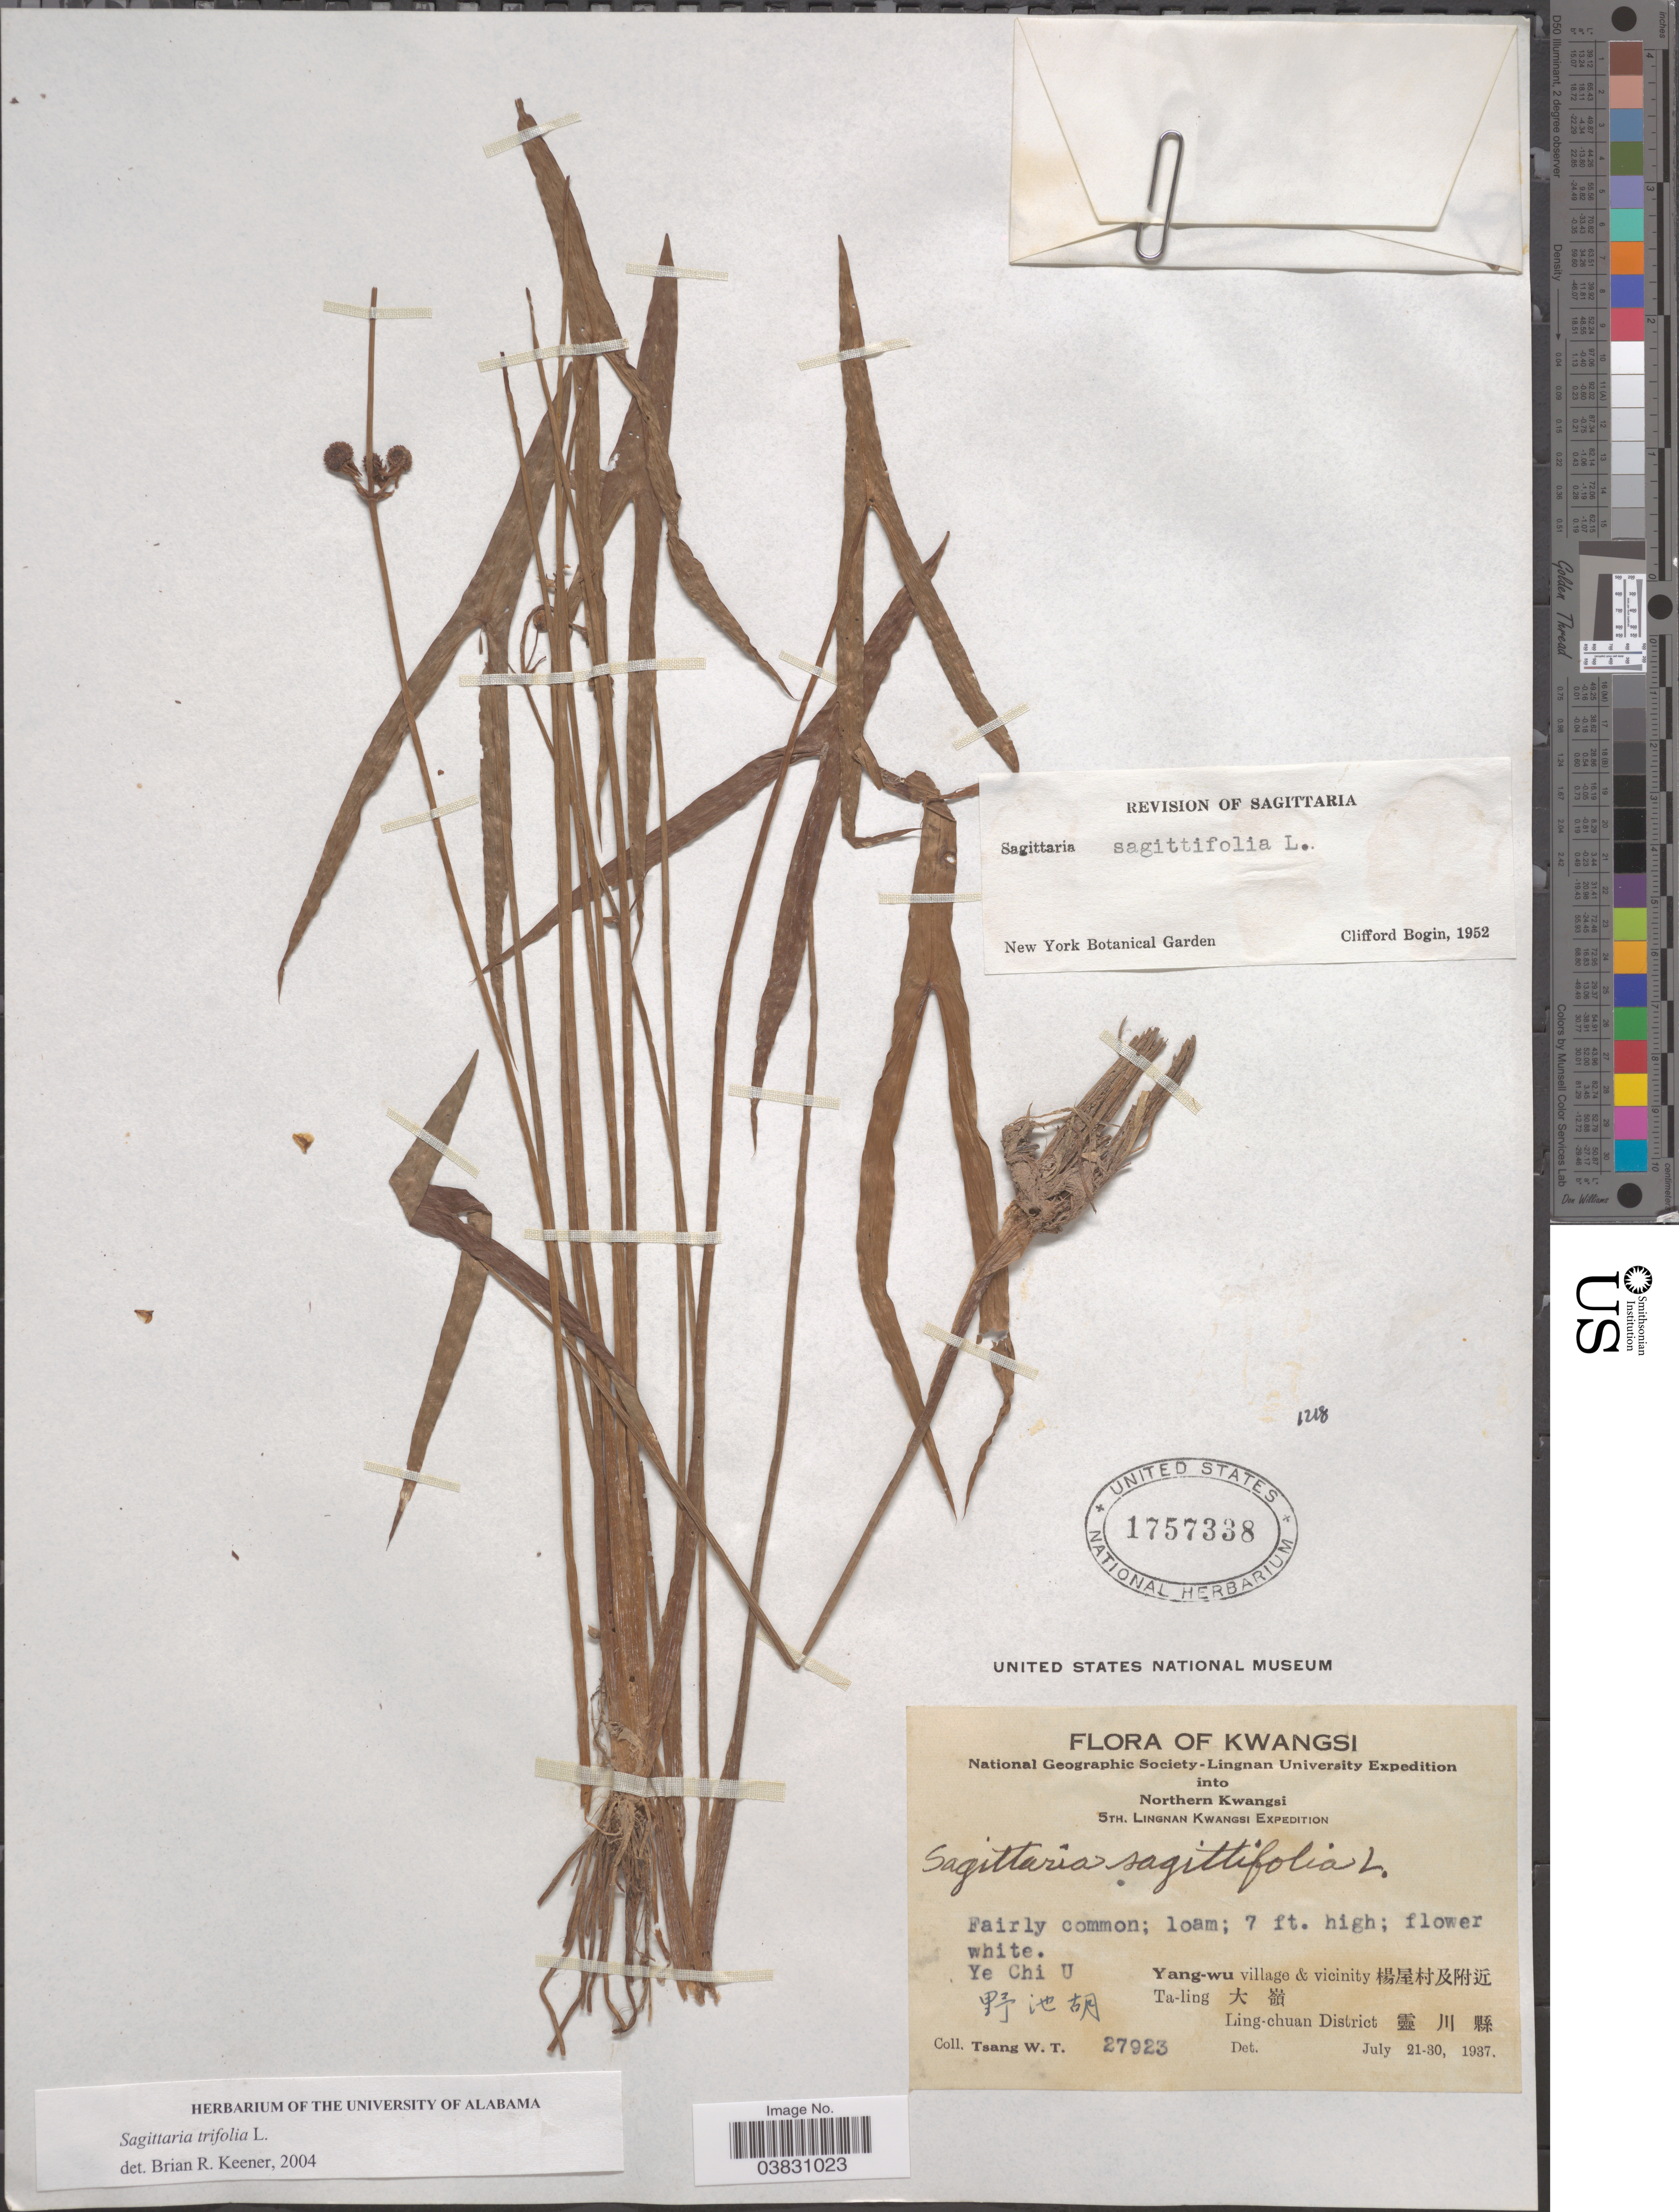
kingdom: Plantae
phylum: Tracheophyta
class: Liliopsida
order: Alismatales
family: Alismataceae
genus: Sagittaria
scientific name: Sagittaria trifolia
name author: L.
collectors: W. T. Tsang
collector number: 27923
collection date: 1937-07-21/1937-07-30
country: China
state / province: Guangxi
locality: Kwangsi. Into Northern Kwangsi. Ye Chi U. Yang_wu village & vicinity X. Ta-ling X. Ling-chuan District X.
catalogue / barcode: US 1757338